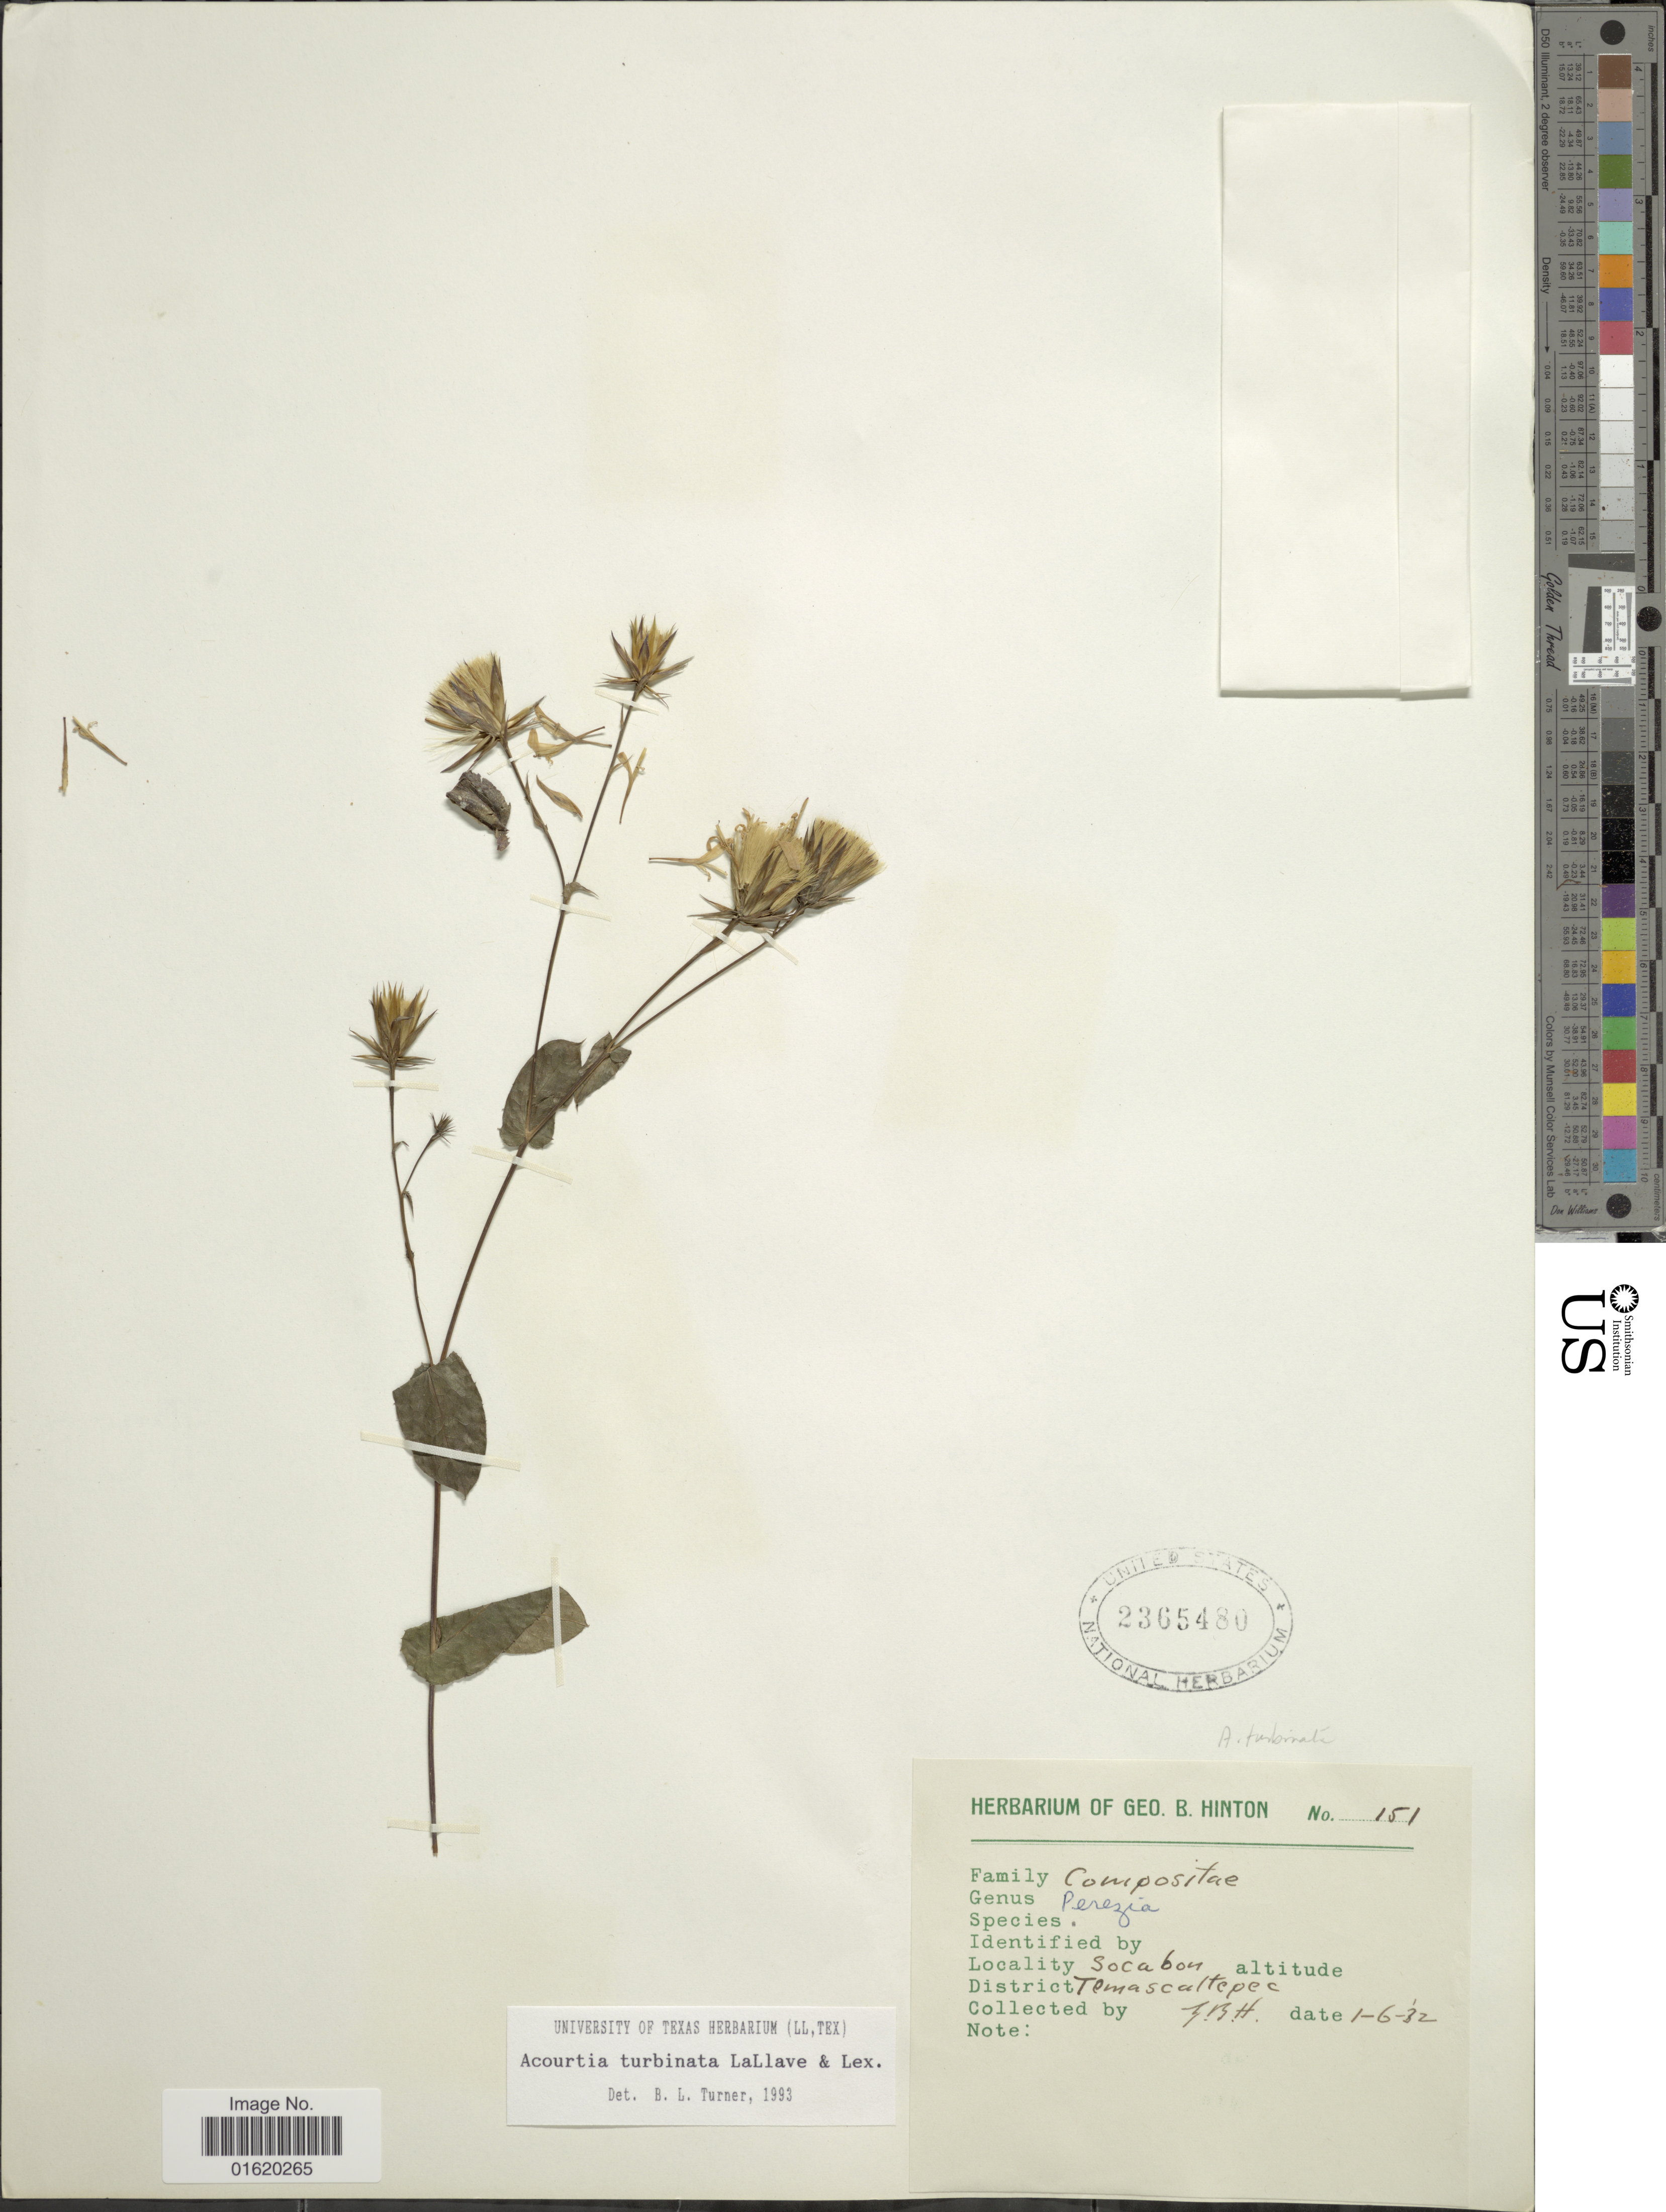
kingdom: Plantae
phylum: Tracheophyta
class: Magnoliopsida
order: Asterales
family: Asteraceae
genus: Acourtia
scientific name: Acourtia turbinata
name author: (La Llave & Lex.) Reveal & R.M. King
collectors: G. B. Hinton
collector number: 151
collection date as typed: Transcribed d/m/y: 1/6/32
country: Mexico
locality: Socabon, District Temascultepec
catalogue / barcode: US 2365480